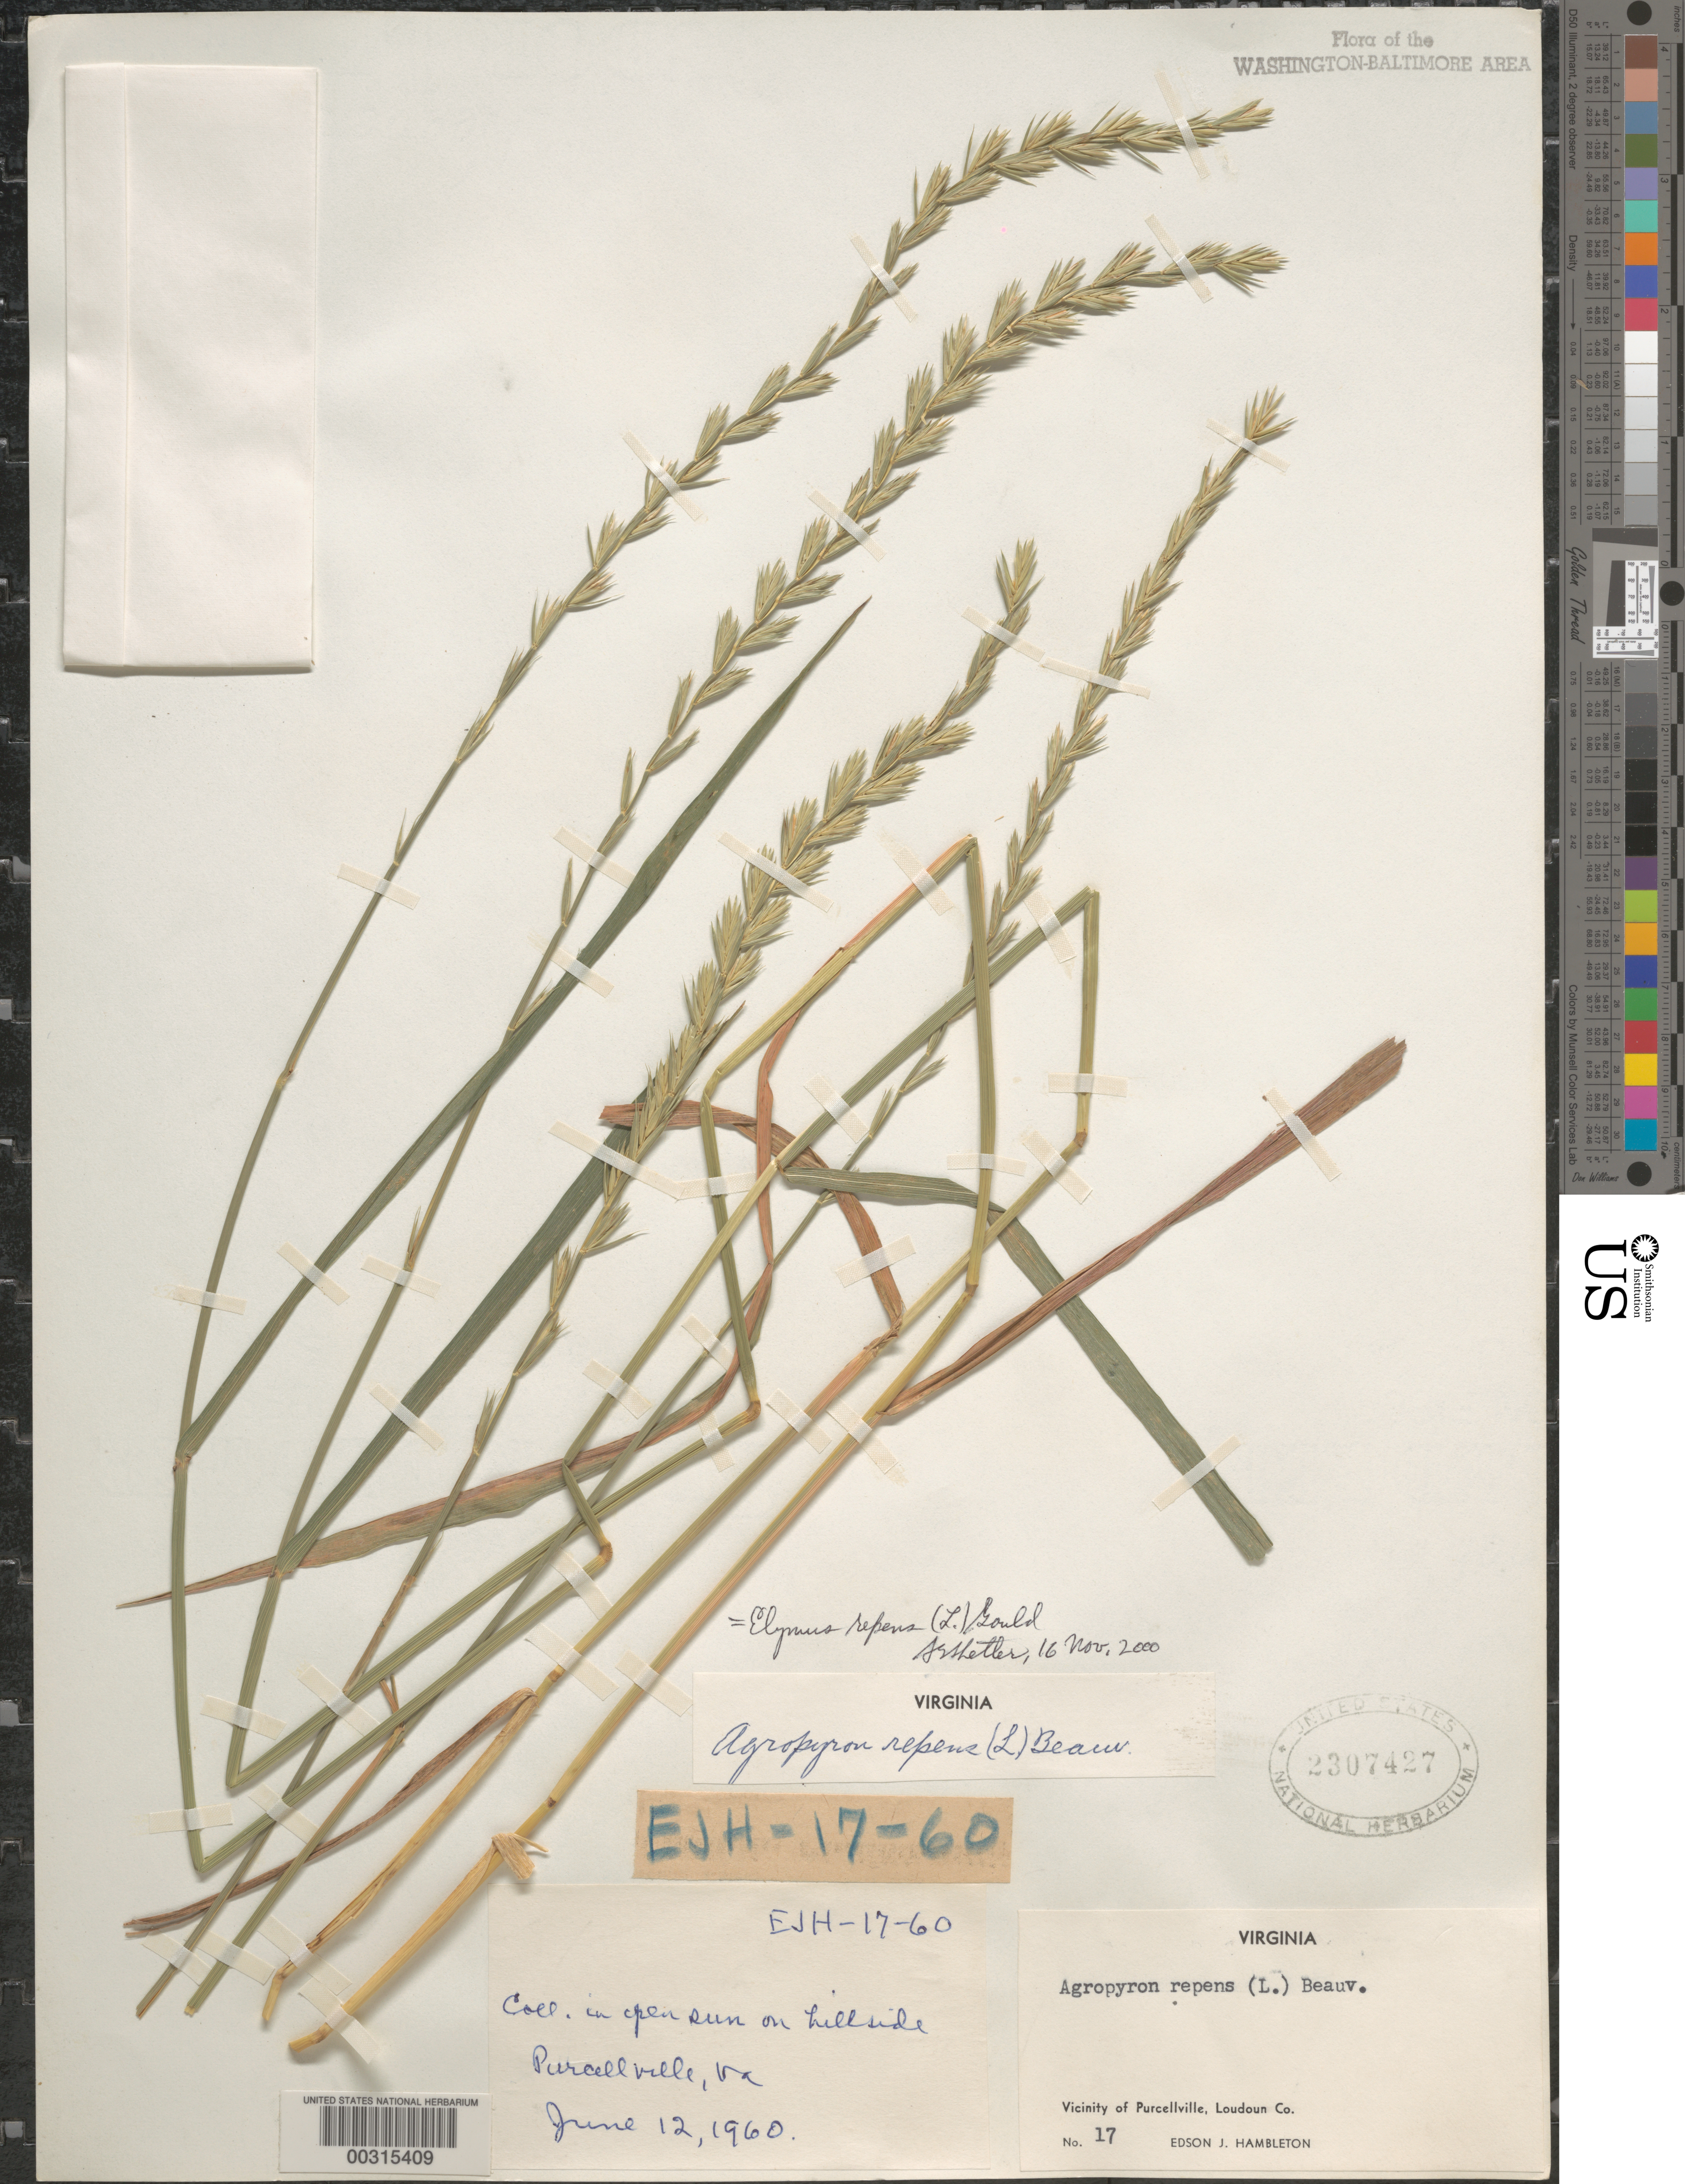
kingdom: Plantae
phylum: Tracheophyta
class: Liliopsida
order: Poales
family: Poaceae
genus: Elymus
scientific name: Elymus repens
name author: (L.) Gould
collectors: E. Hambleton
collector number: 17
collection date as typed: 12 Jun 1960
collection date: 1960-06-12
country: United States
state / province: Virginia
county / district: Loudoun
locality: Purcellville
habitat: In open sun on hillside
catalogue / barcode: US 2307427